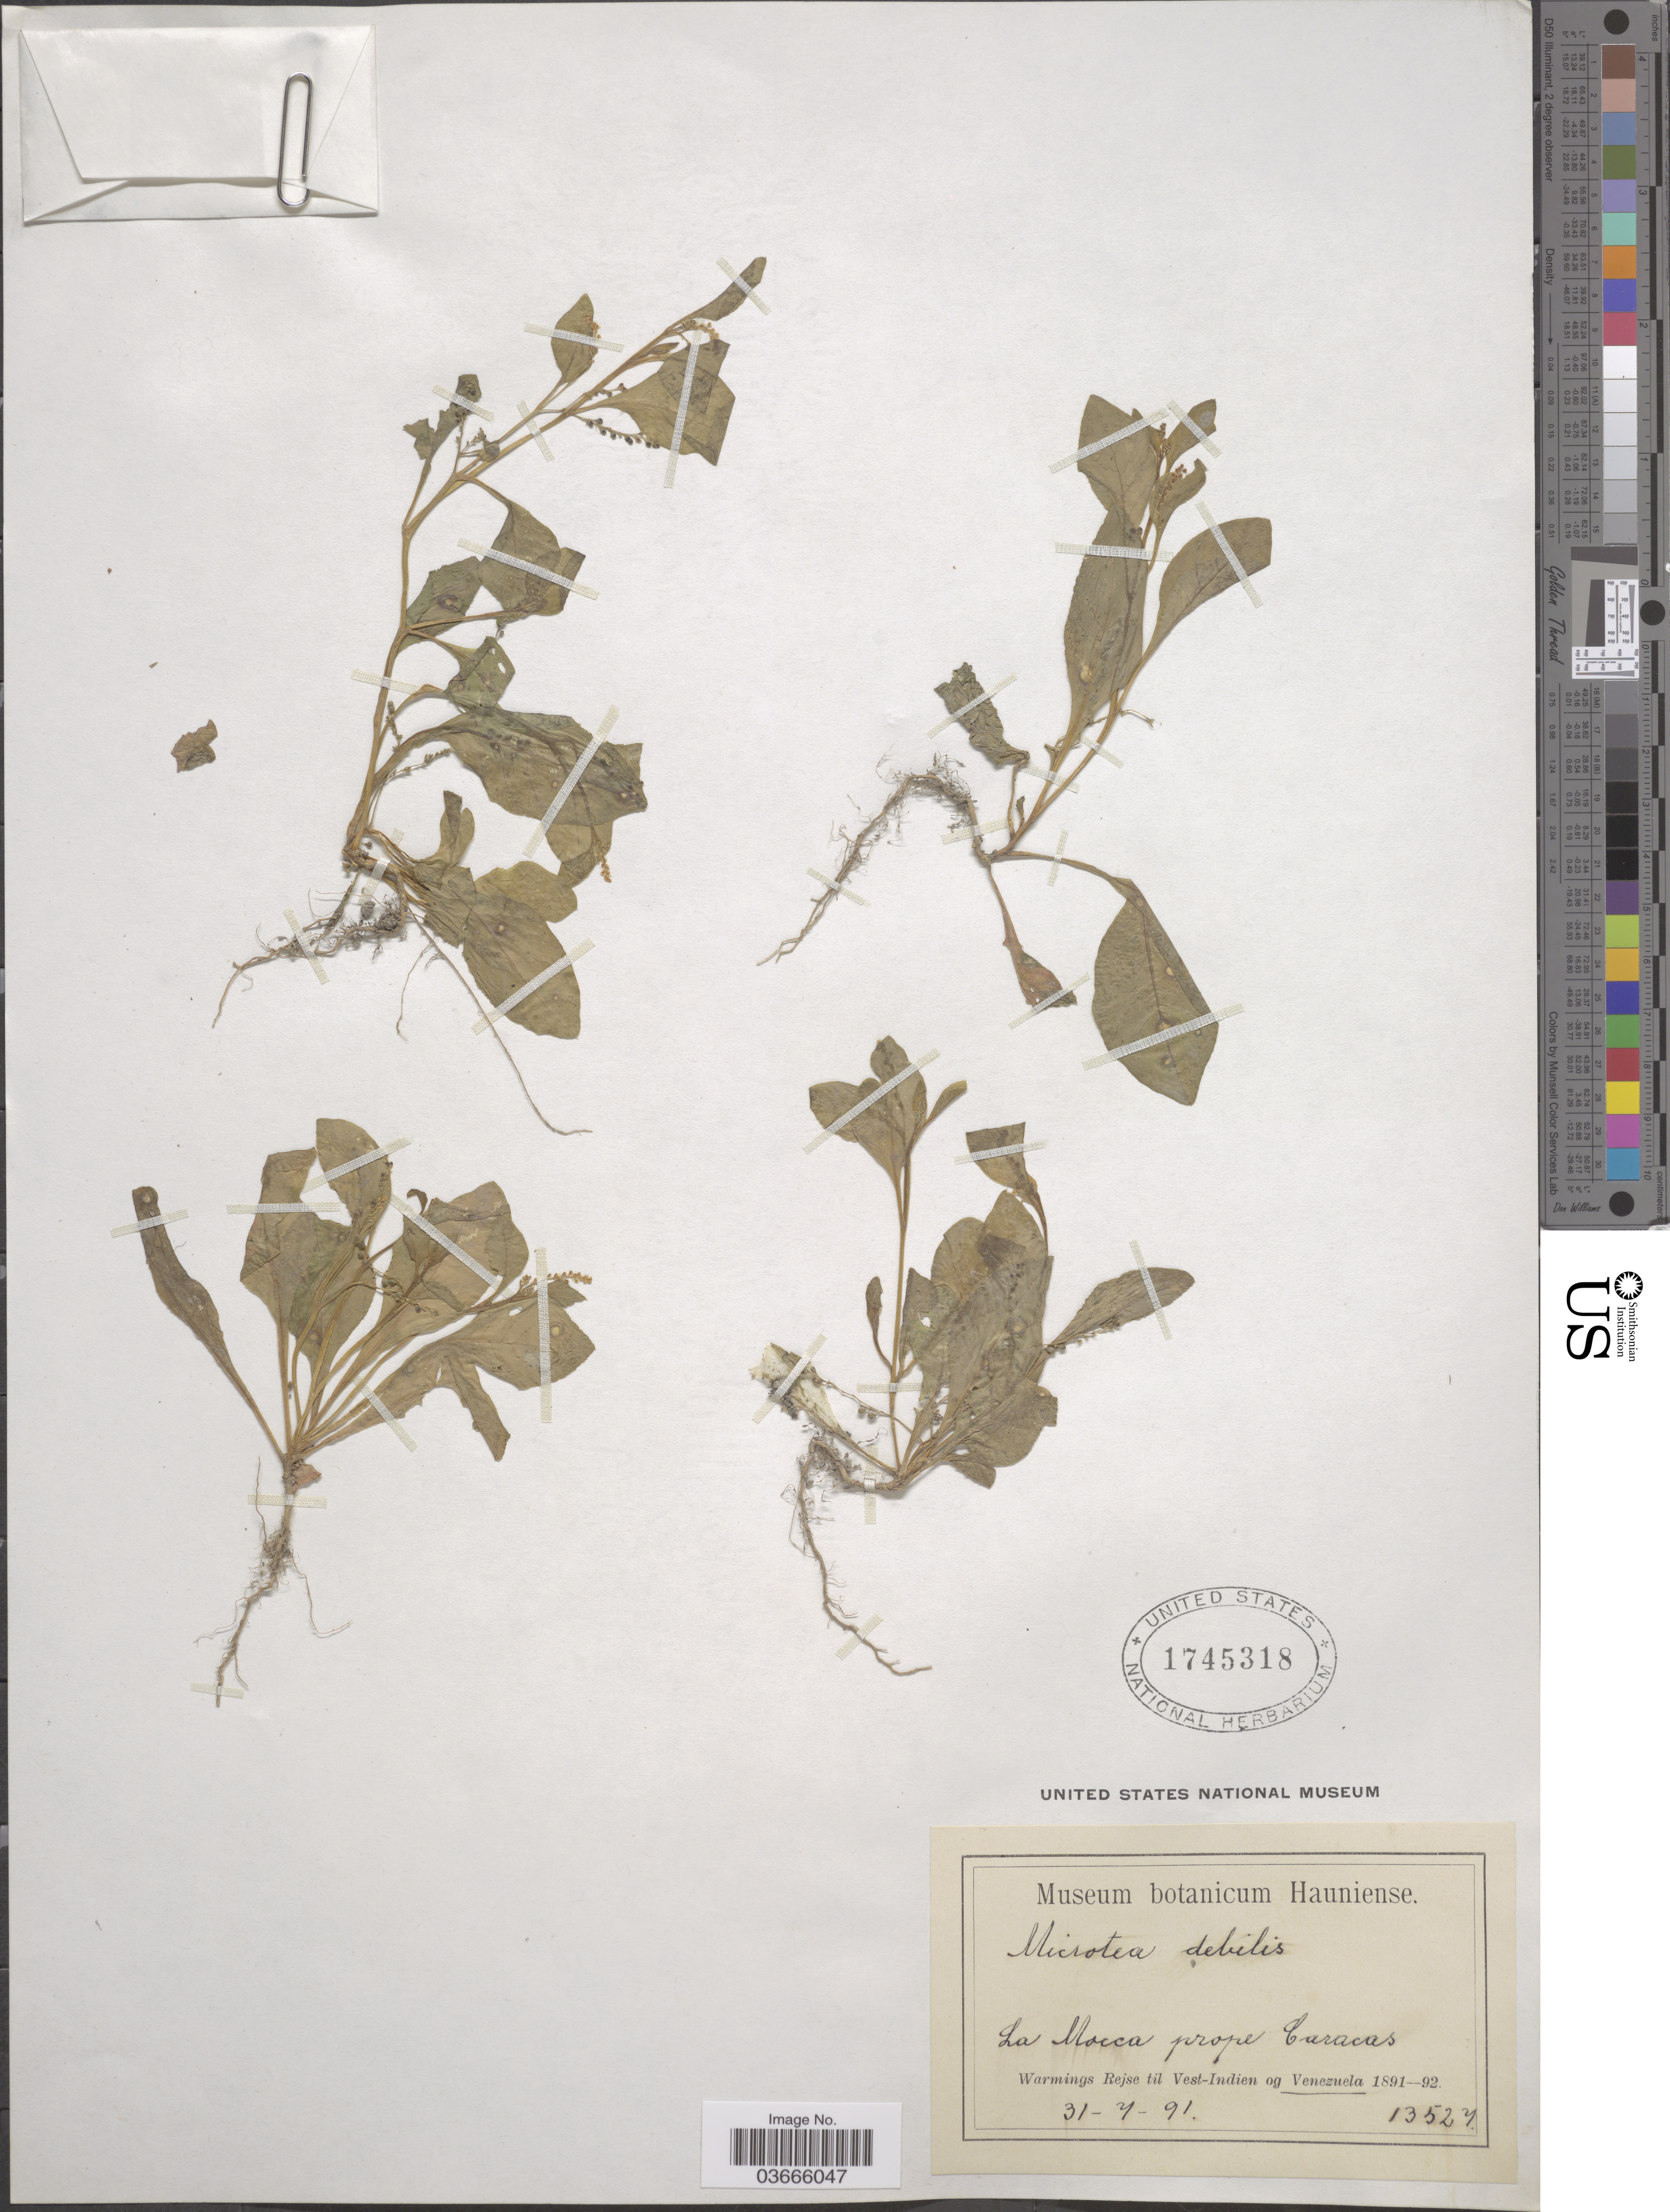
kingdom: Plantae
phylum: Tracheophyta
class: Magnoliopsida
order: Caryophyllales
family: Microteaceae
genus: Microtea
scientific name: Microtea debilis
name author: Sw.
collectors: -. Warmings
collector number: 13527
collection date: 1891-07-31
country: Venezuela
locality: La Moca prope Caracas.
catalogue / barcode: US 1745318